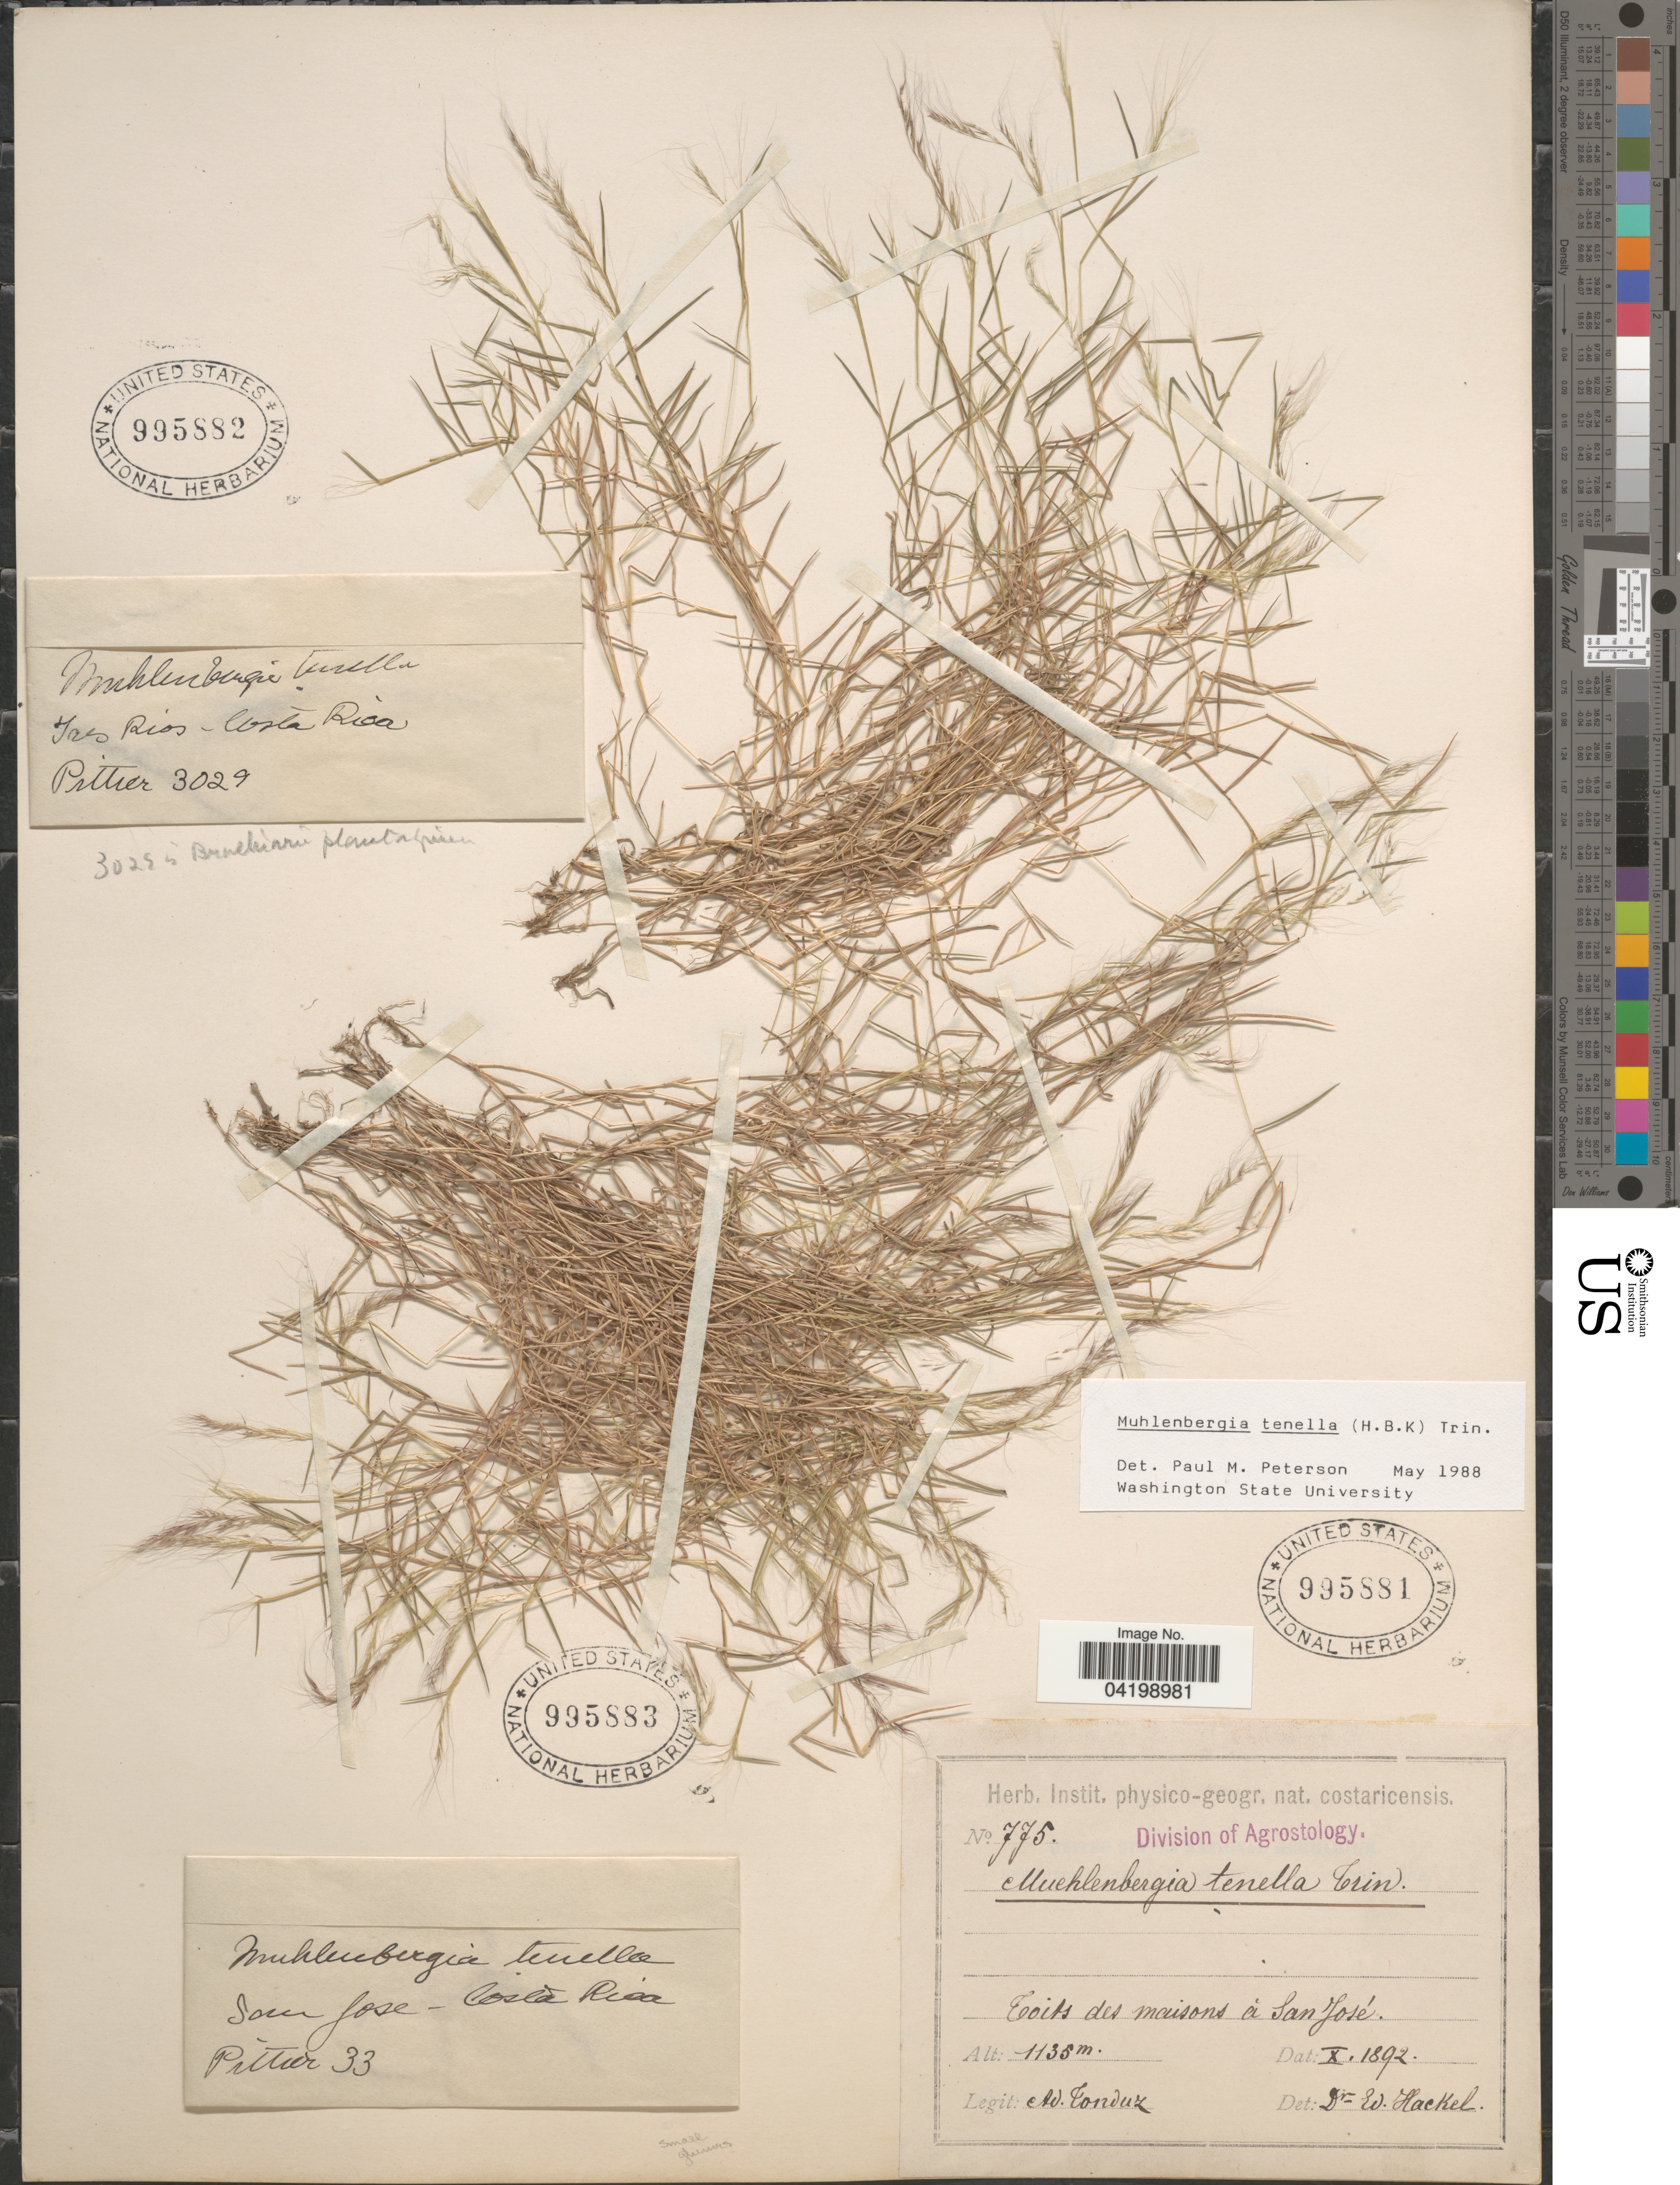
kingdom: Plantae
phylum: Tracheophyta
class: Liliopsida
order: Poales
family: Poaceae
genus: Muhlenbergia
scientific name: Muhlenbergia tenella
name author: (Kunth) Trin.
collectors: A. Tonduz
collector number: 775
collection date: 1892-10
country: Costa Rica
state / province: San José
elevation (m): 1135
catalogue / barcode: US 995881